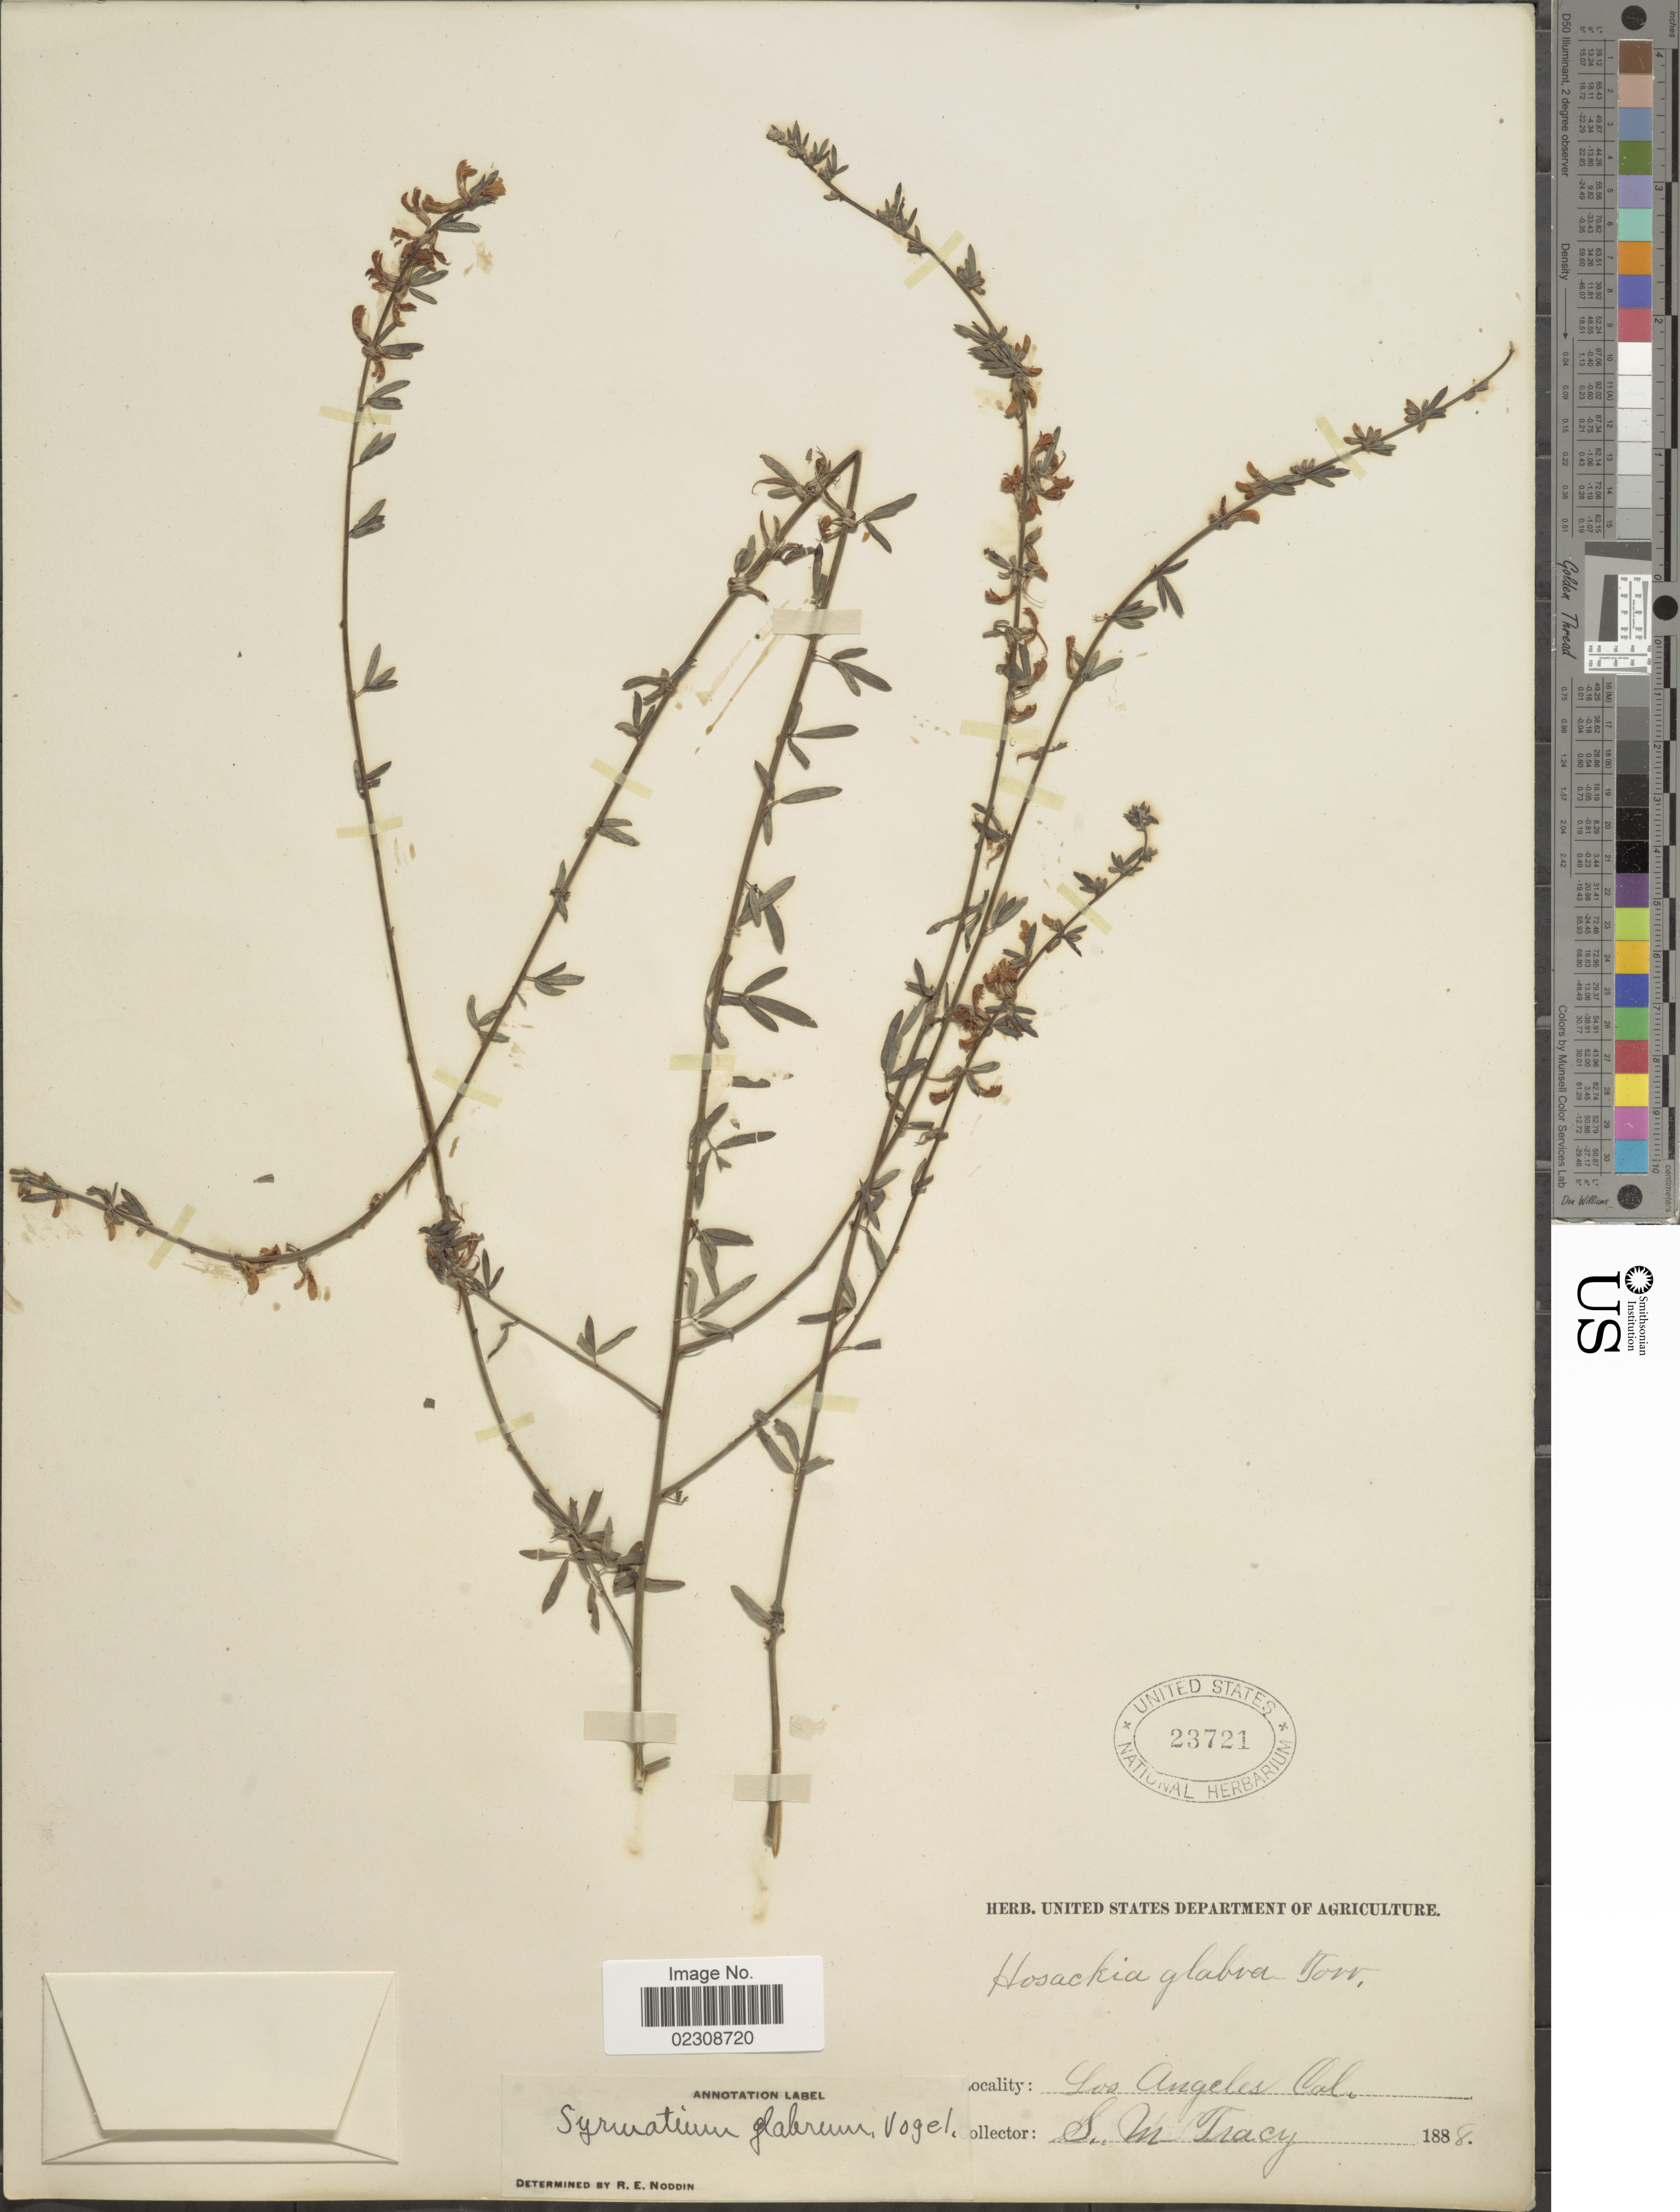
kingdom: Plantae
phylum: Tracheophyta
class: Magnoliopsida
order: Fabales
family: Fabaceae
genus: Syrmatium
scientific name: Syrmatium glabrum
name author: Vogel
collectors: S. M. Tracy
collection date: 1888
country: United States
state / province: California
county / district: Los Angeles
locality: Los Angeles Cal.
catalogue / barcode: US 23721